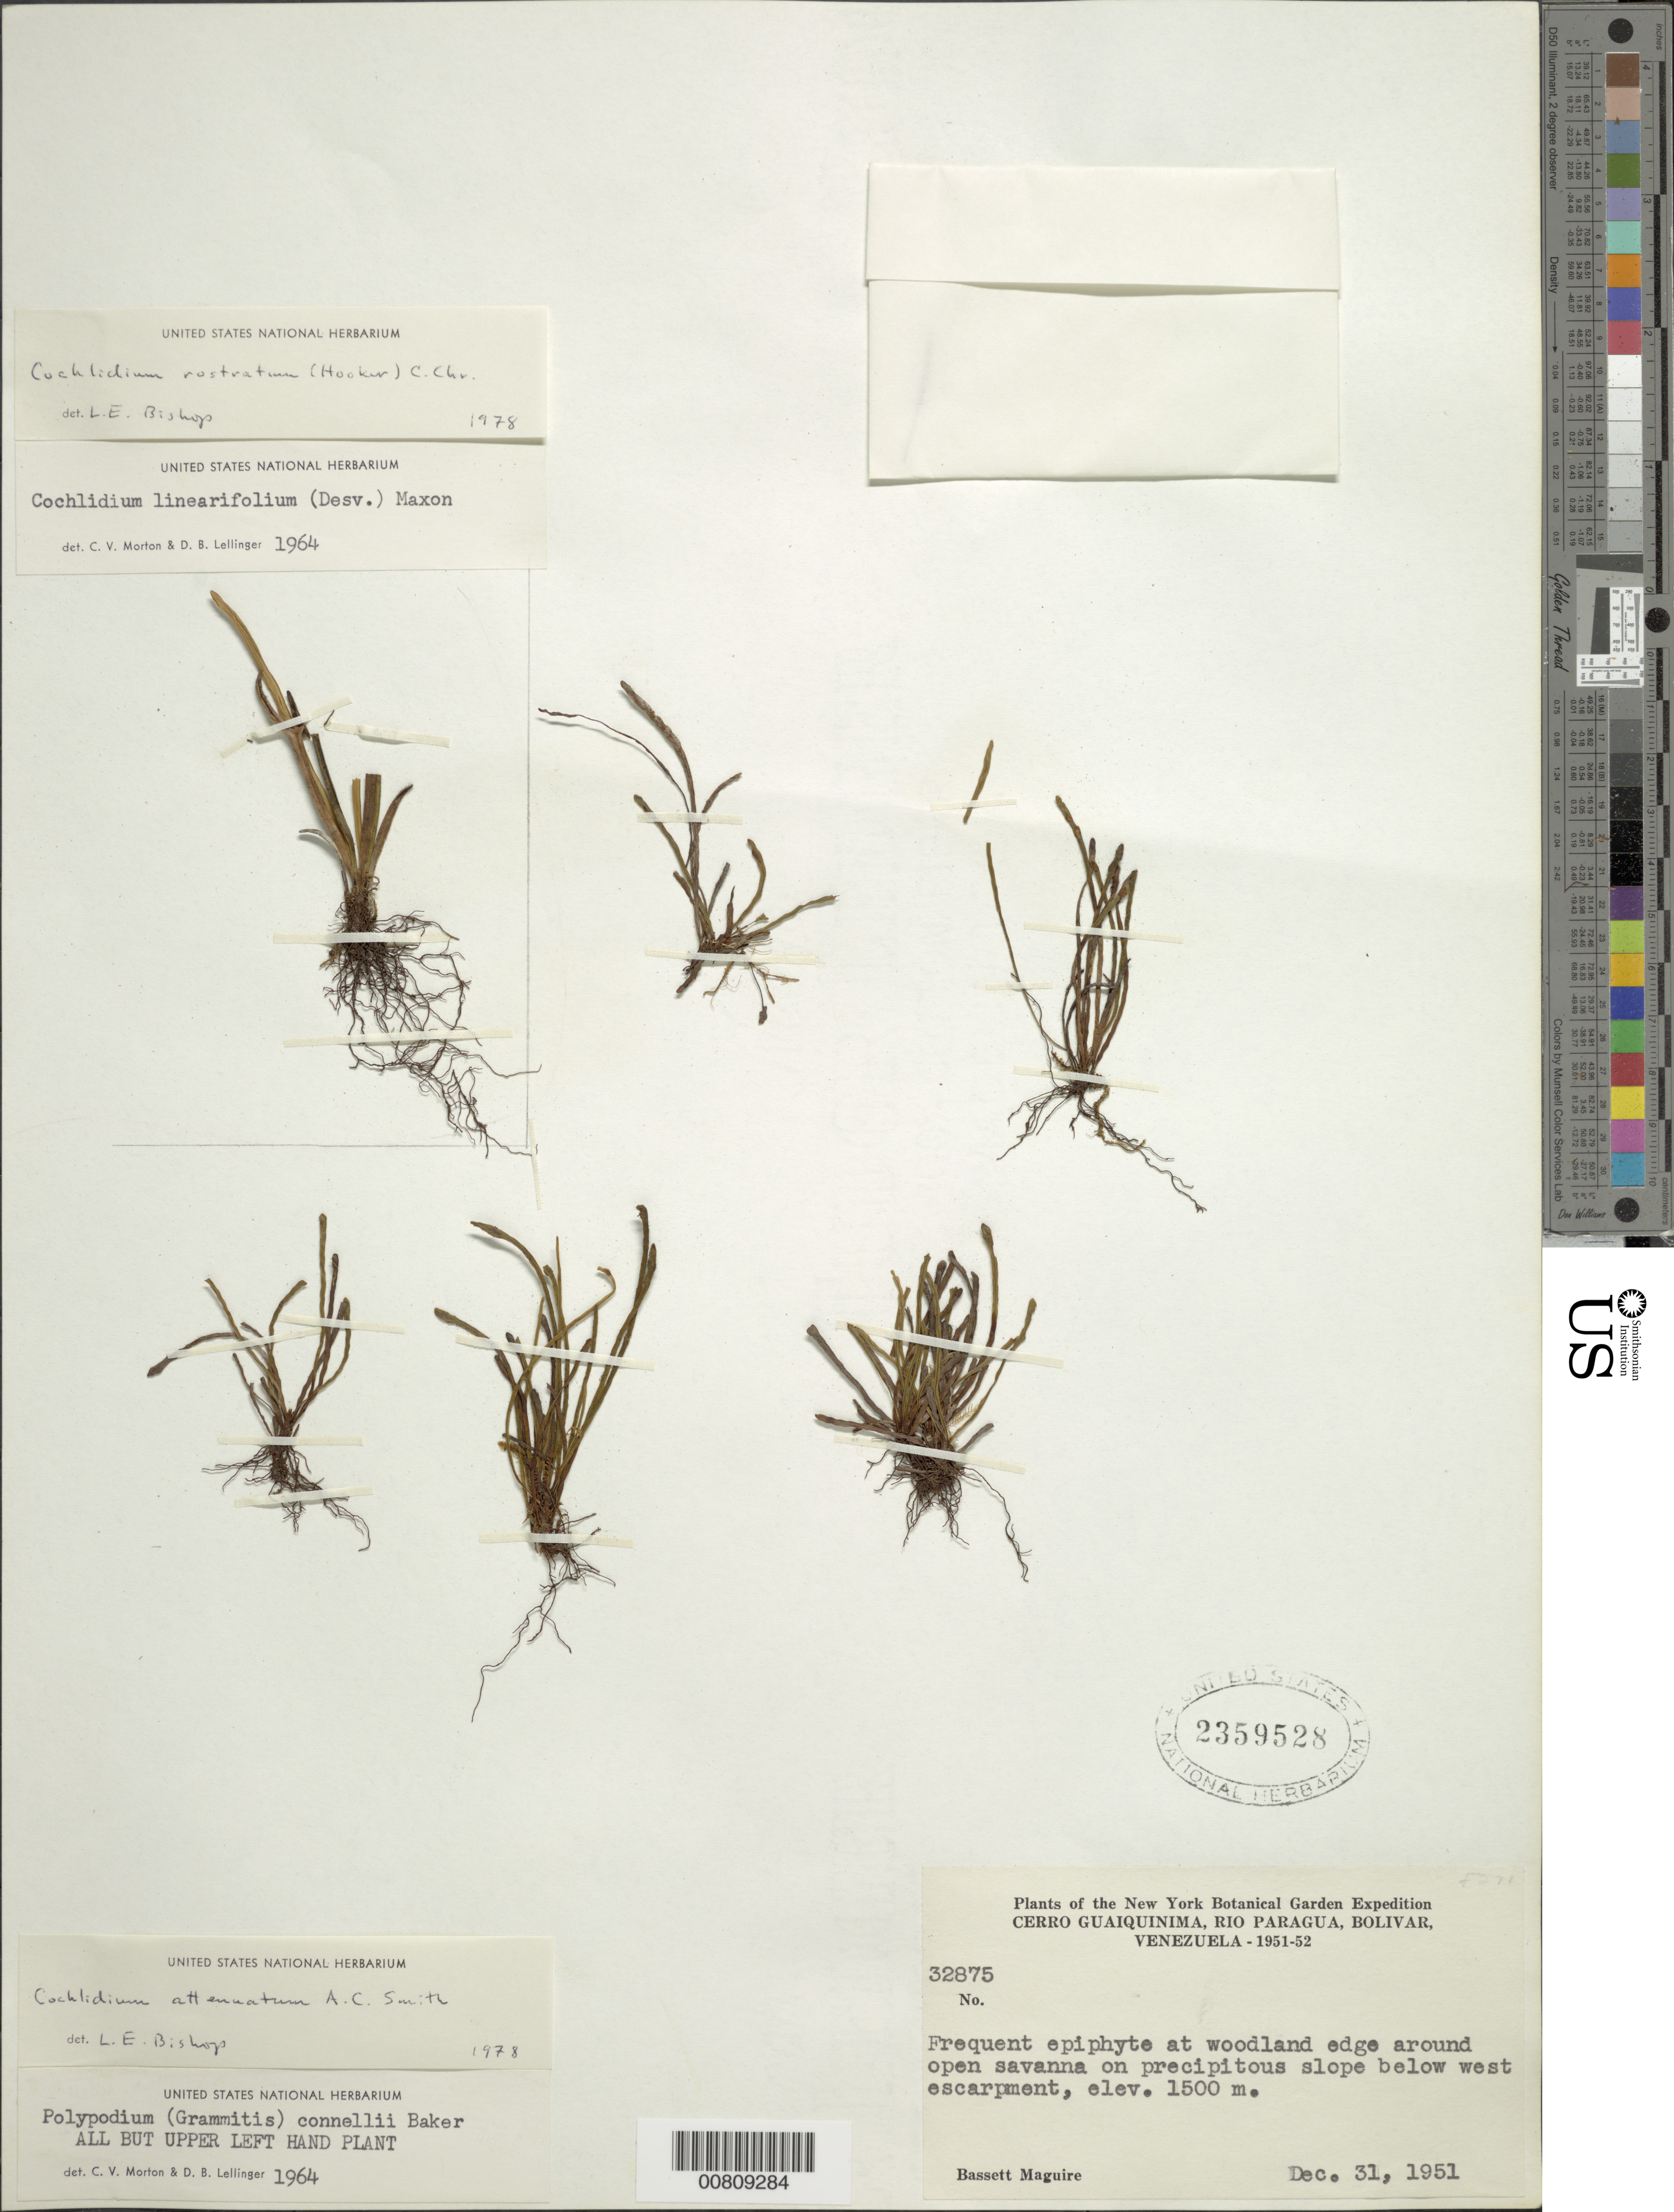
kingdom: Plantae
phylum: Tracheophyta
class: Polypodiopsida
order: Polypodiales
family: Polypodiaceae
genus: Cochlidium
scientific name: Cochlidium attenuatum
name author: A.C. Sm.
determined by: Bishop, L. E.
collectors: B. Maguire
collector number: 32875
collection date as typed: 31-Dec-51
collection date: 1951-12-31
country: Venezuela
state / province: Bolívar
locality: Cerro Guaiquinima, Río Paragua, below rim at west escarpment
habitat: Woodland edge around open savanna on precipitous slope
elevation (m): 1500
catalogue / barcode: US 2359528